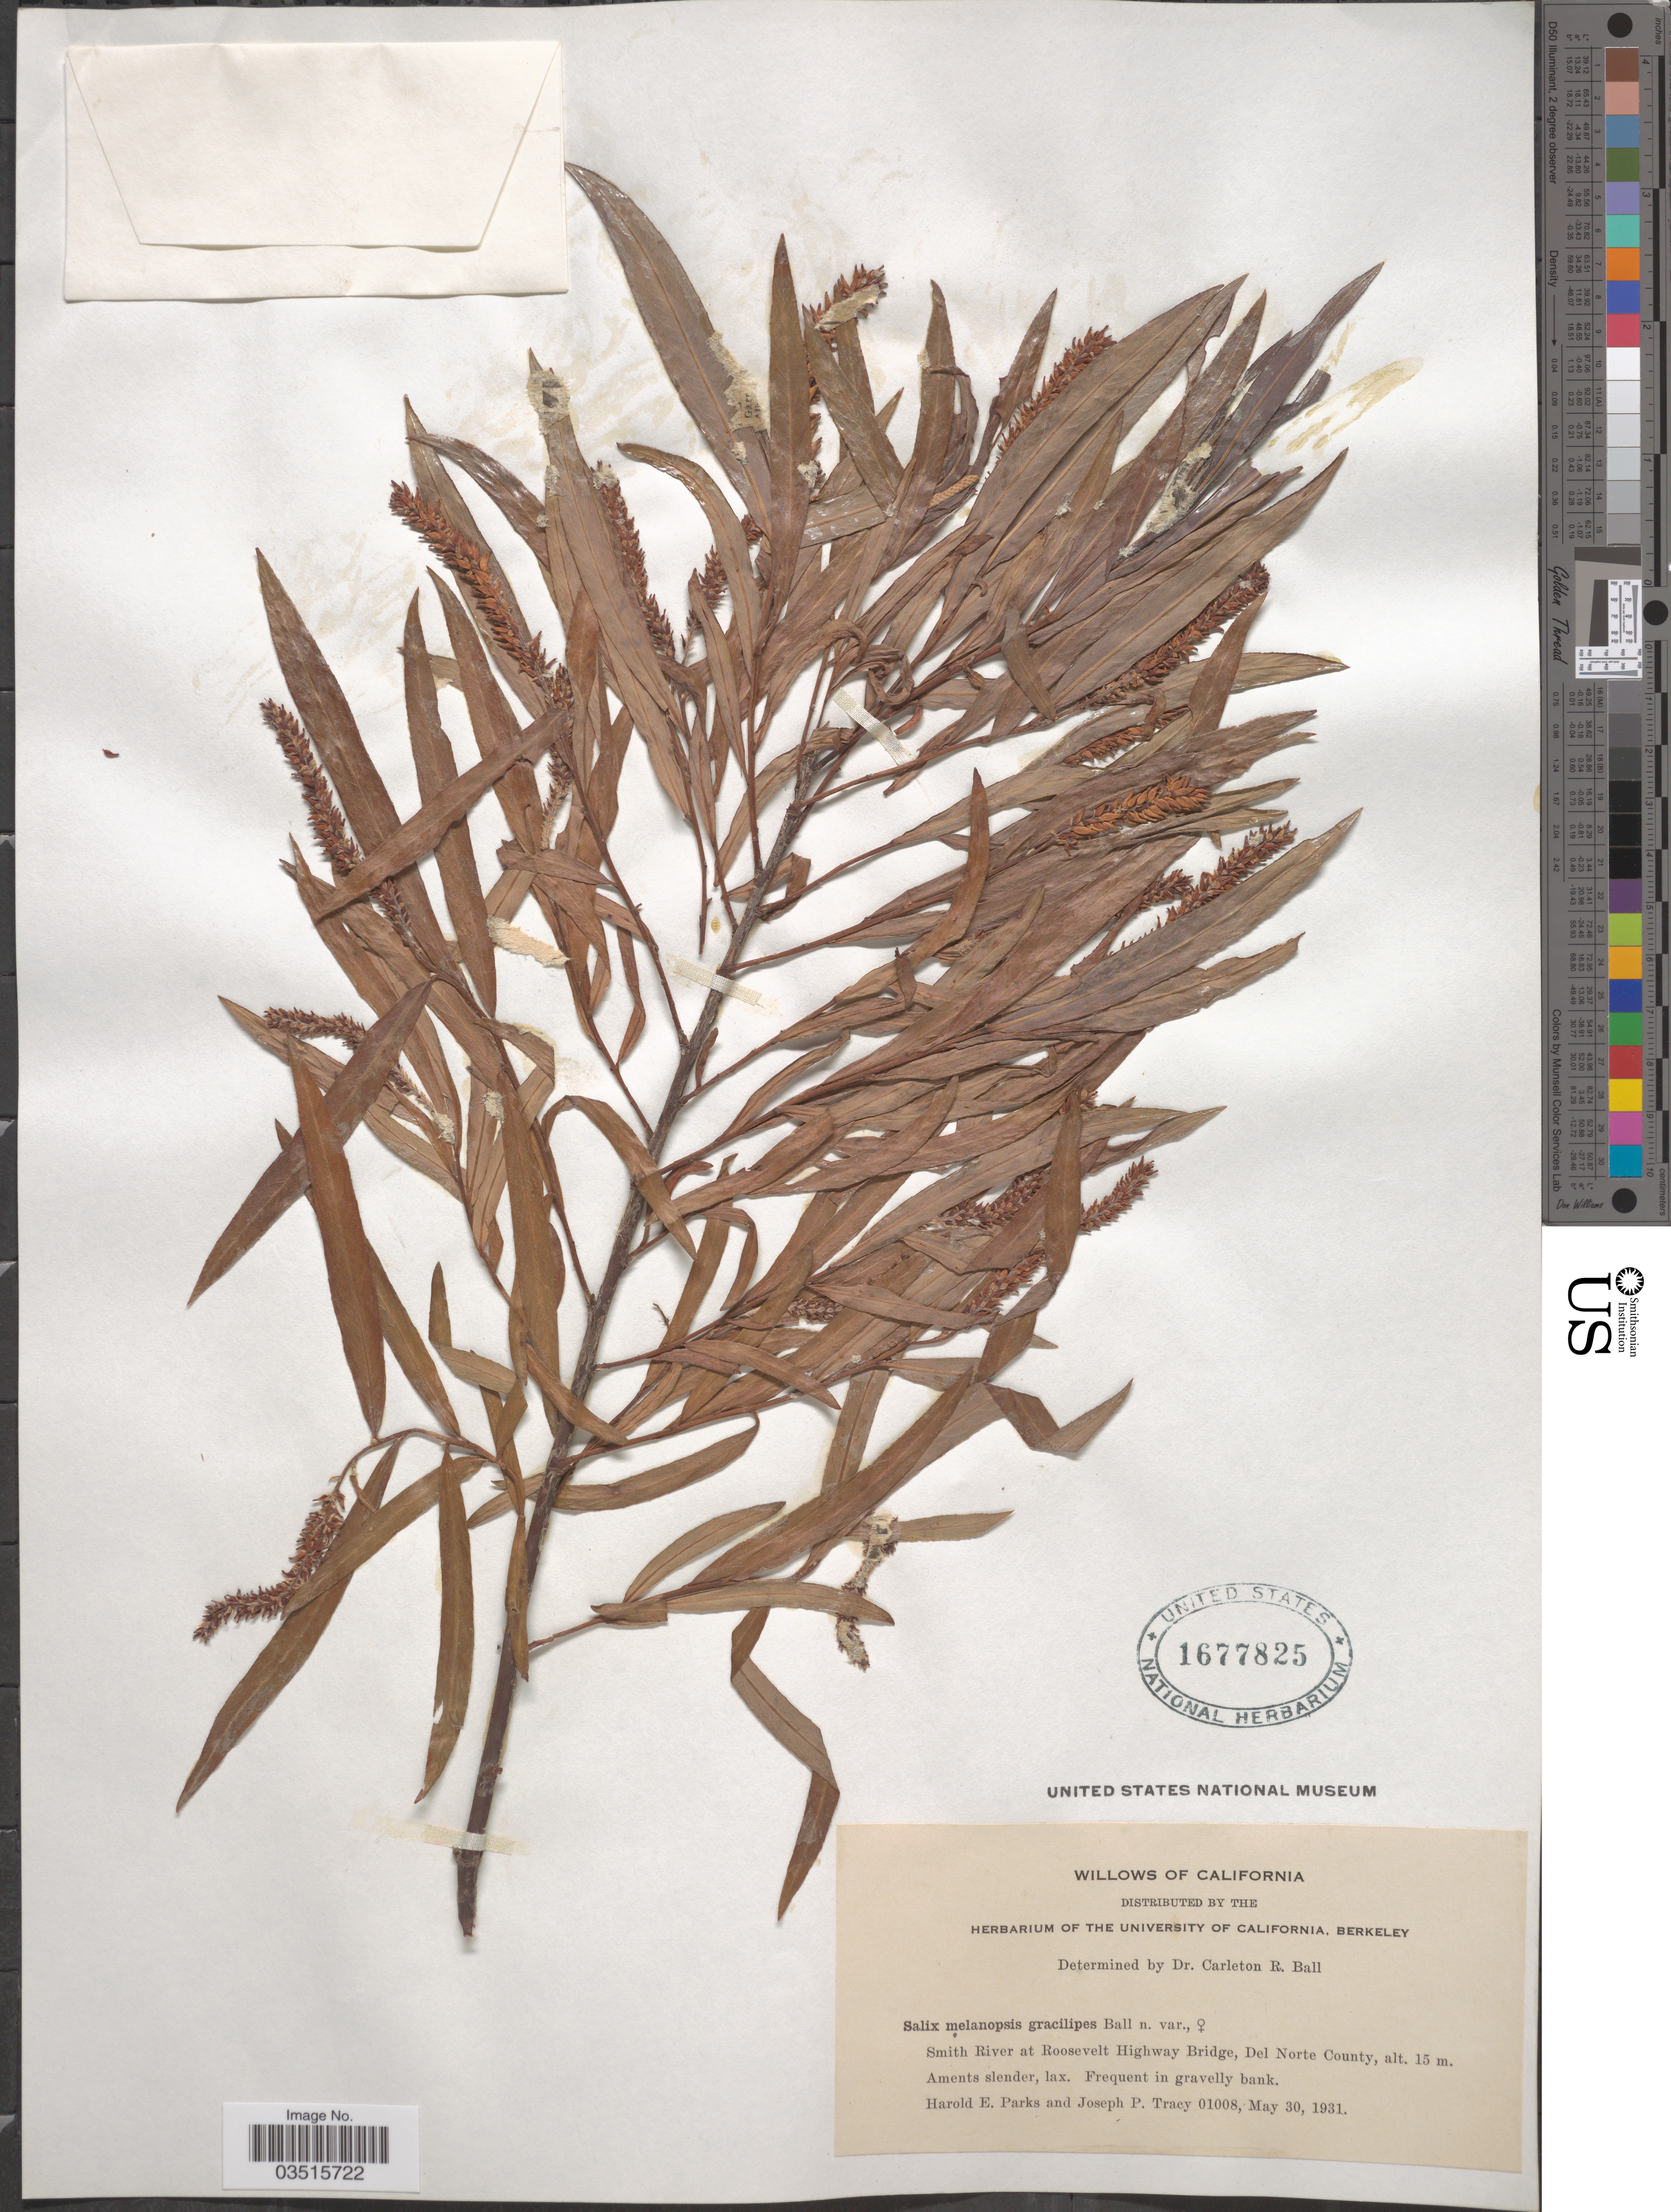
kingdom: Plantae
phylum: Tracheophyta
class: Magnoliopsida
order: Malpighiales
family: Salicaceae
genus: Salix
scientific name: Salix melanopsis var. gracilipes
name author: C.R. Ball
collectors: H. E. Parks & J. Tracy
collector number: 01008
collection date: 1931-05-30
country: United States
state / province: California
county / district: Del Norte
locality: Smith River at Roosevelt Highway Bridge, Del Norte County.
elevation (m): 15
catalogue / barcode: US 1677825